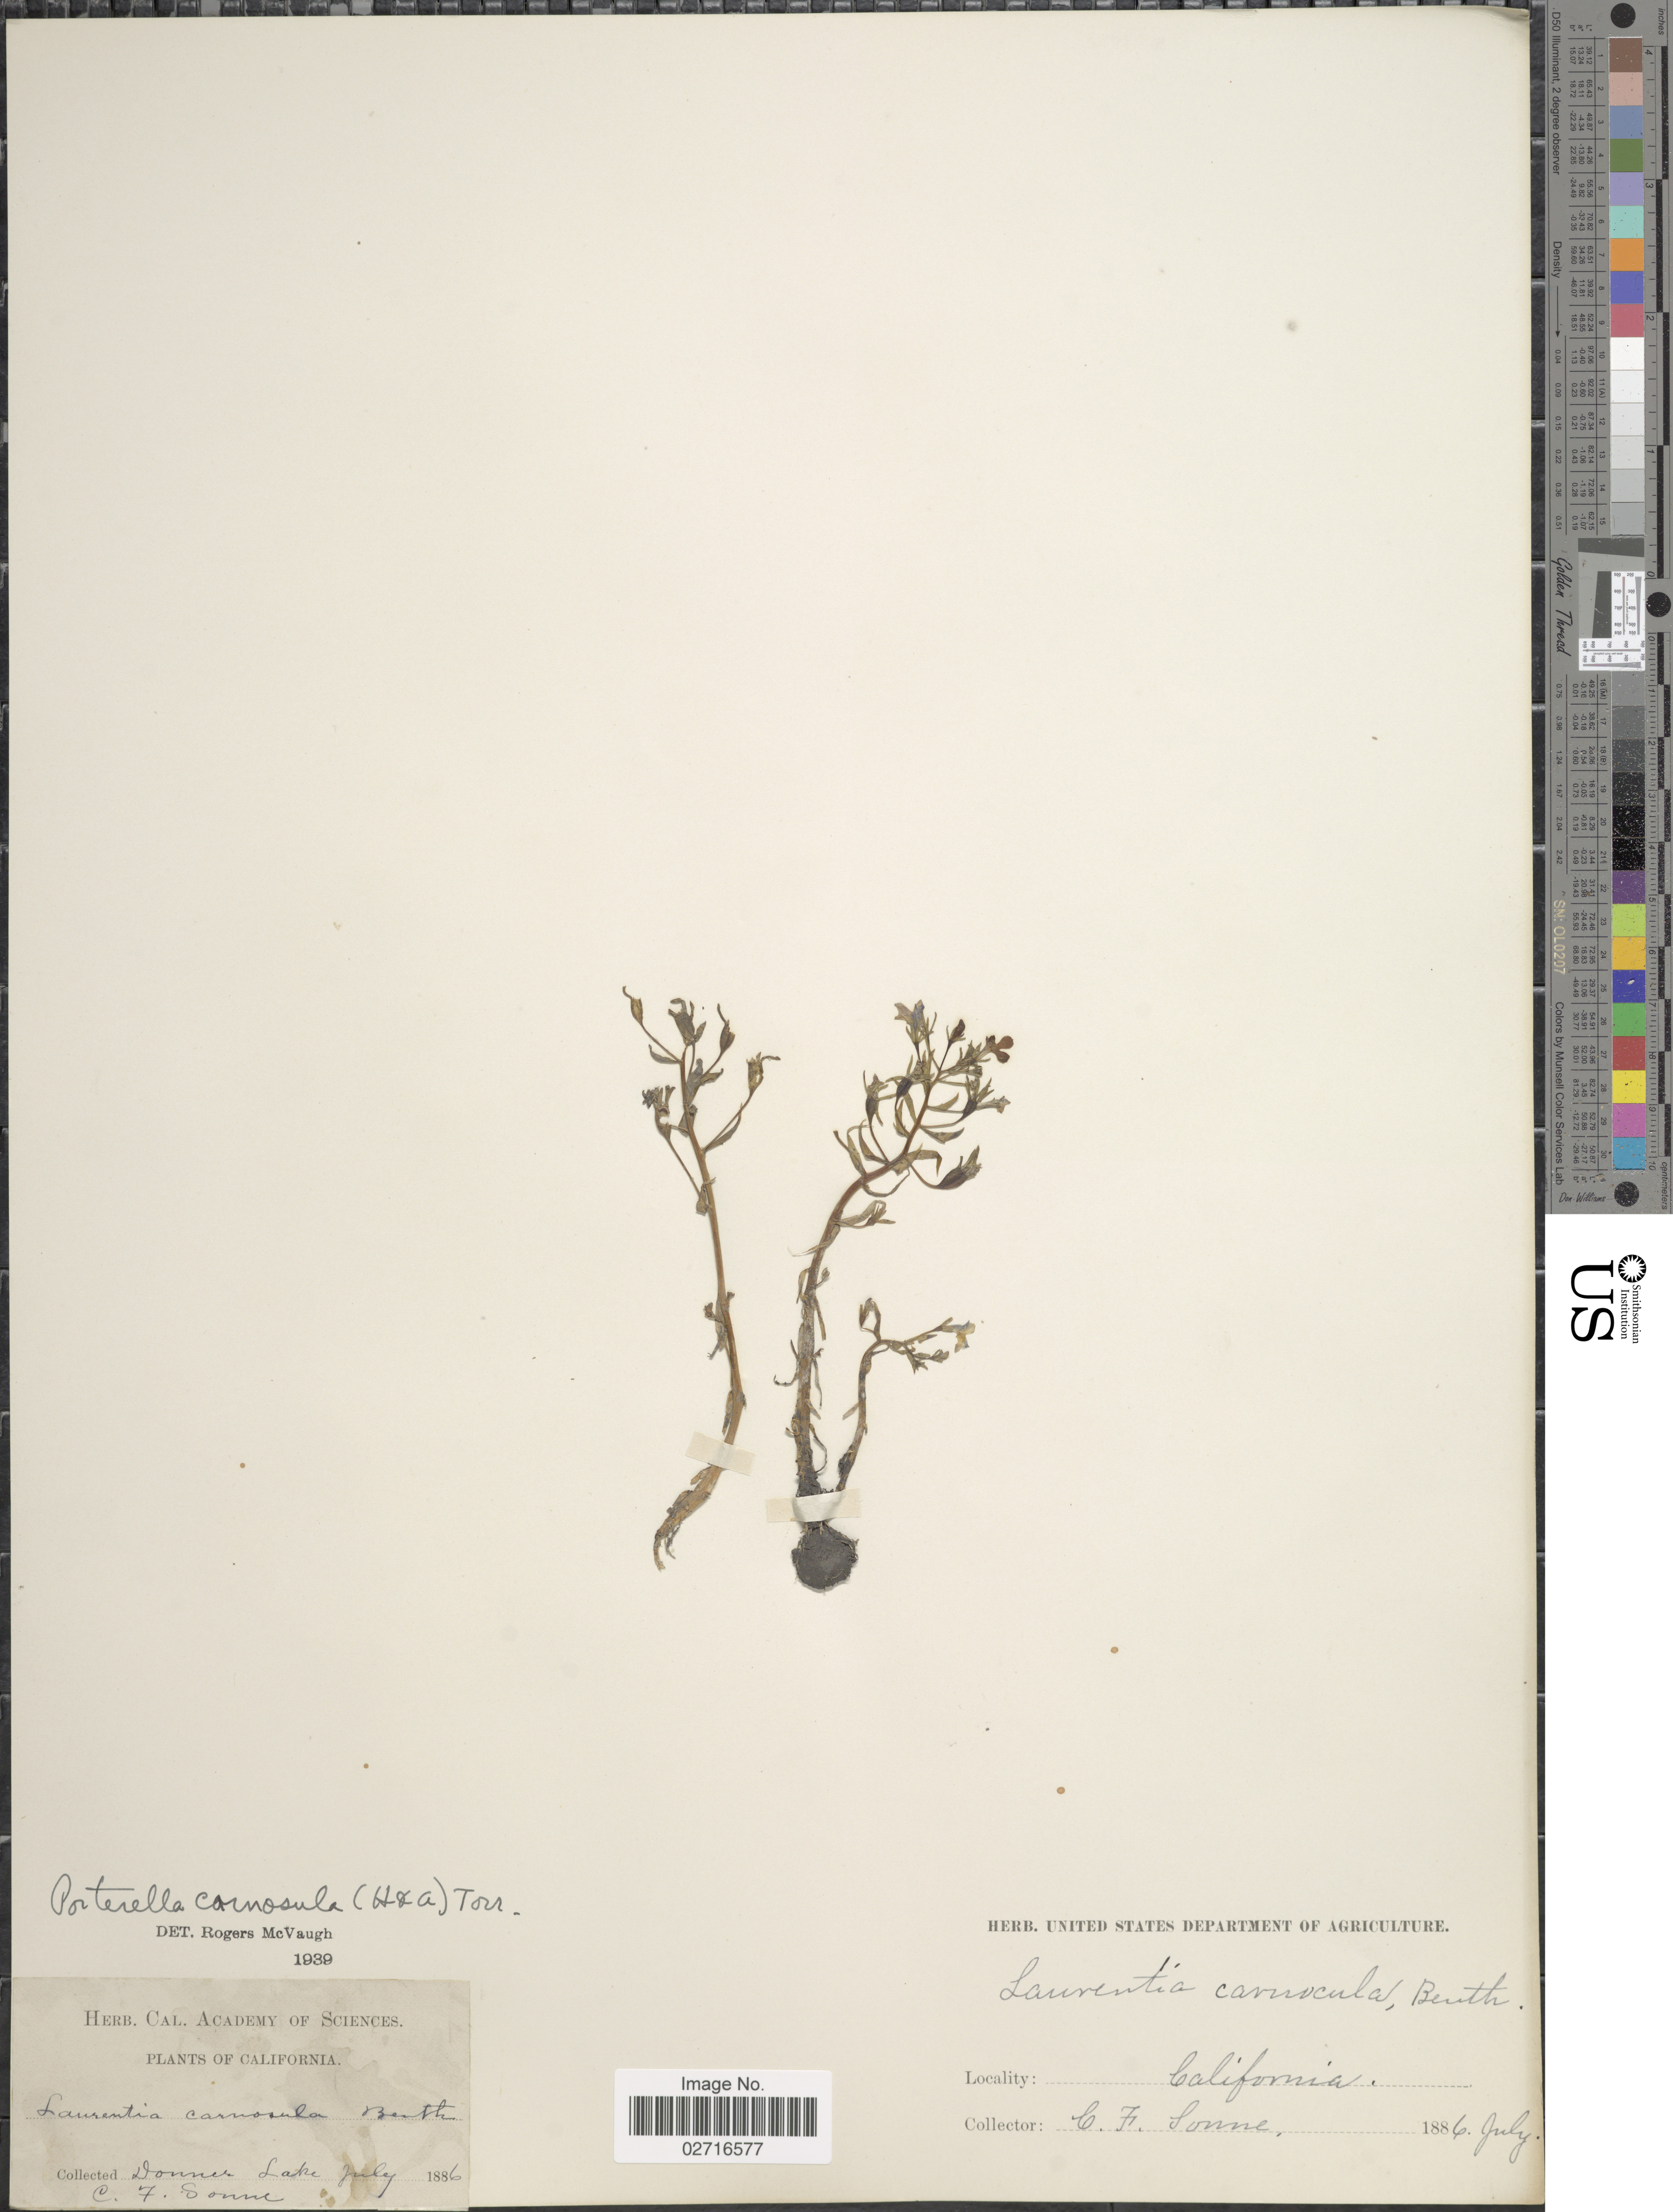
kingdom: Plantae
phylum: Tracheophyta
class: Magnoliopsida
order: Asterales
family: Campanulaceae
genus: Laurentia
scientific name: Laurentia carnosula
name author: (Hook. & Arn.) Benth. ex A. Gray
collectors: C. Sonne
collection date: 1886-07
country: United States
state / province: California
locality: Donner Lake.